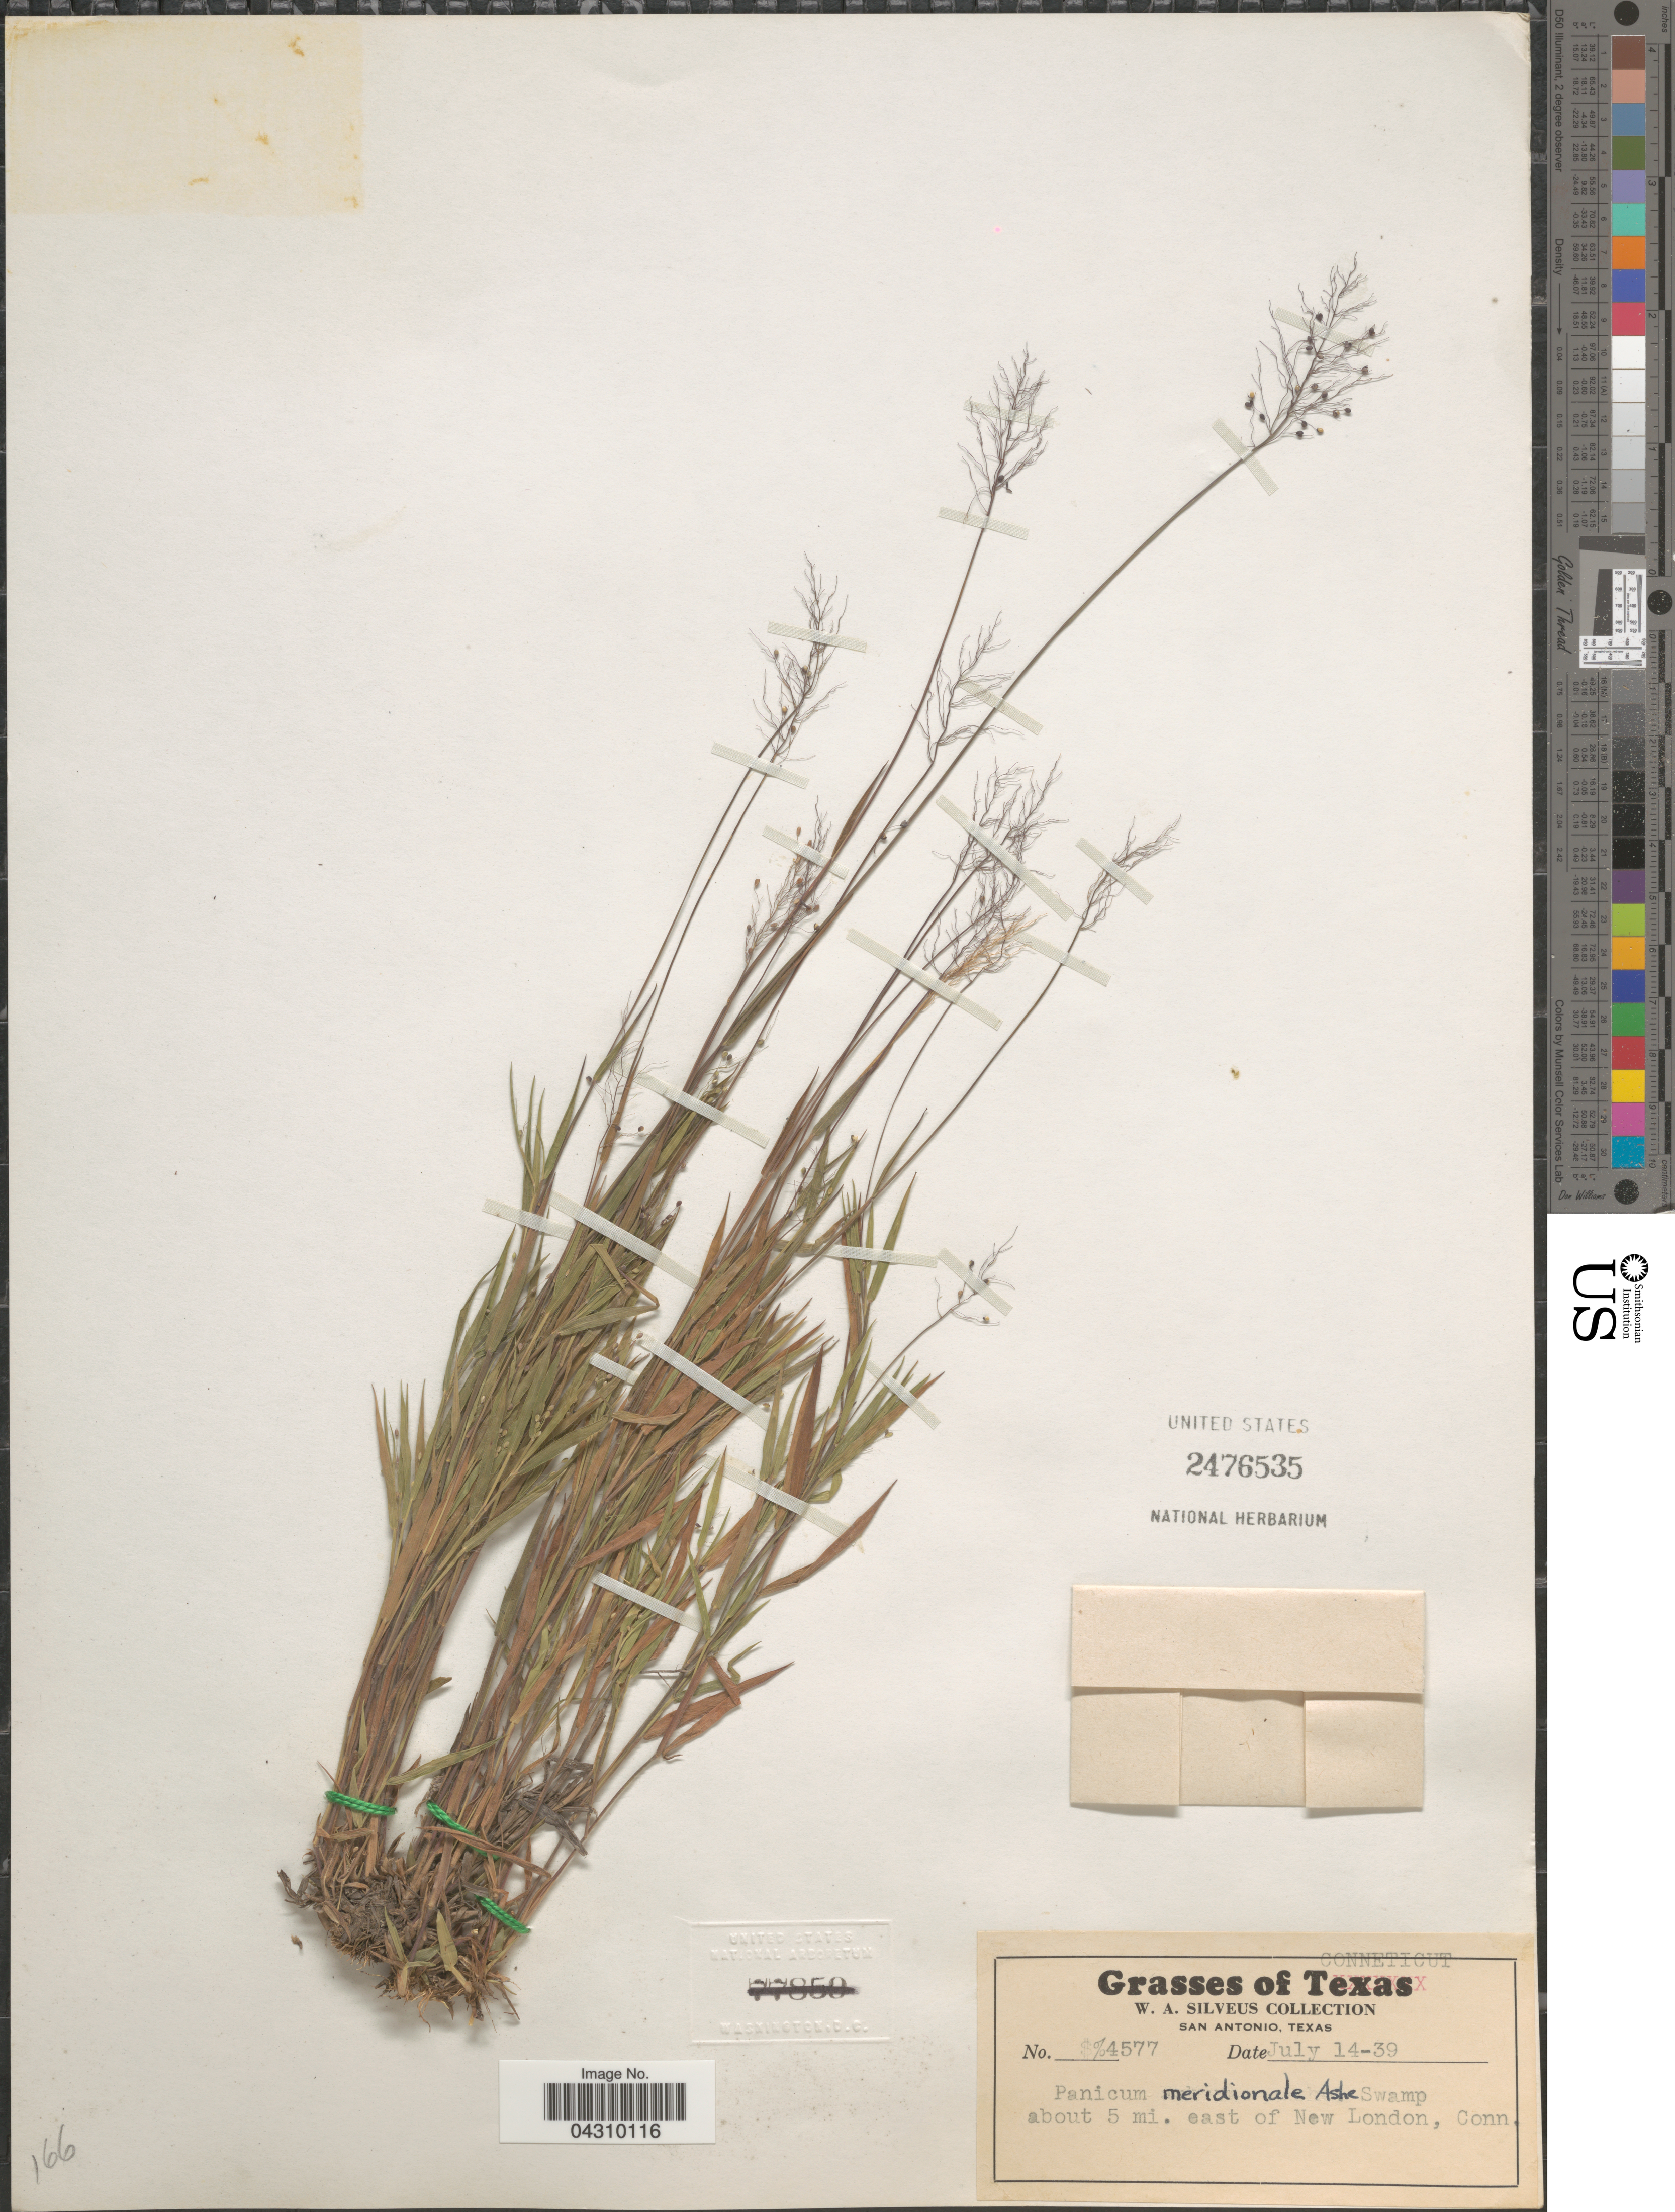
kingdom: Plantae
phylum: Tracheophyta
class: Liliopsida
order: Poales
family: Poaceae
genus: Dichanthelium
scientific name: Dichanthelium acuminatum var. acuminatum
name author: (Sw.) Gould & C.A. Clark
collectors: W. Silveus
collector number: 4577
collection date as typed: Transcribed d/m/y: 14/7/39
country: United States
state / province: Connecticut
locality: Swamp about 5 mi. east of New London.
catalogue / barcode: US 2476535